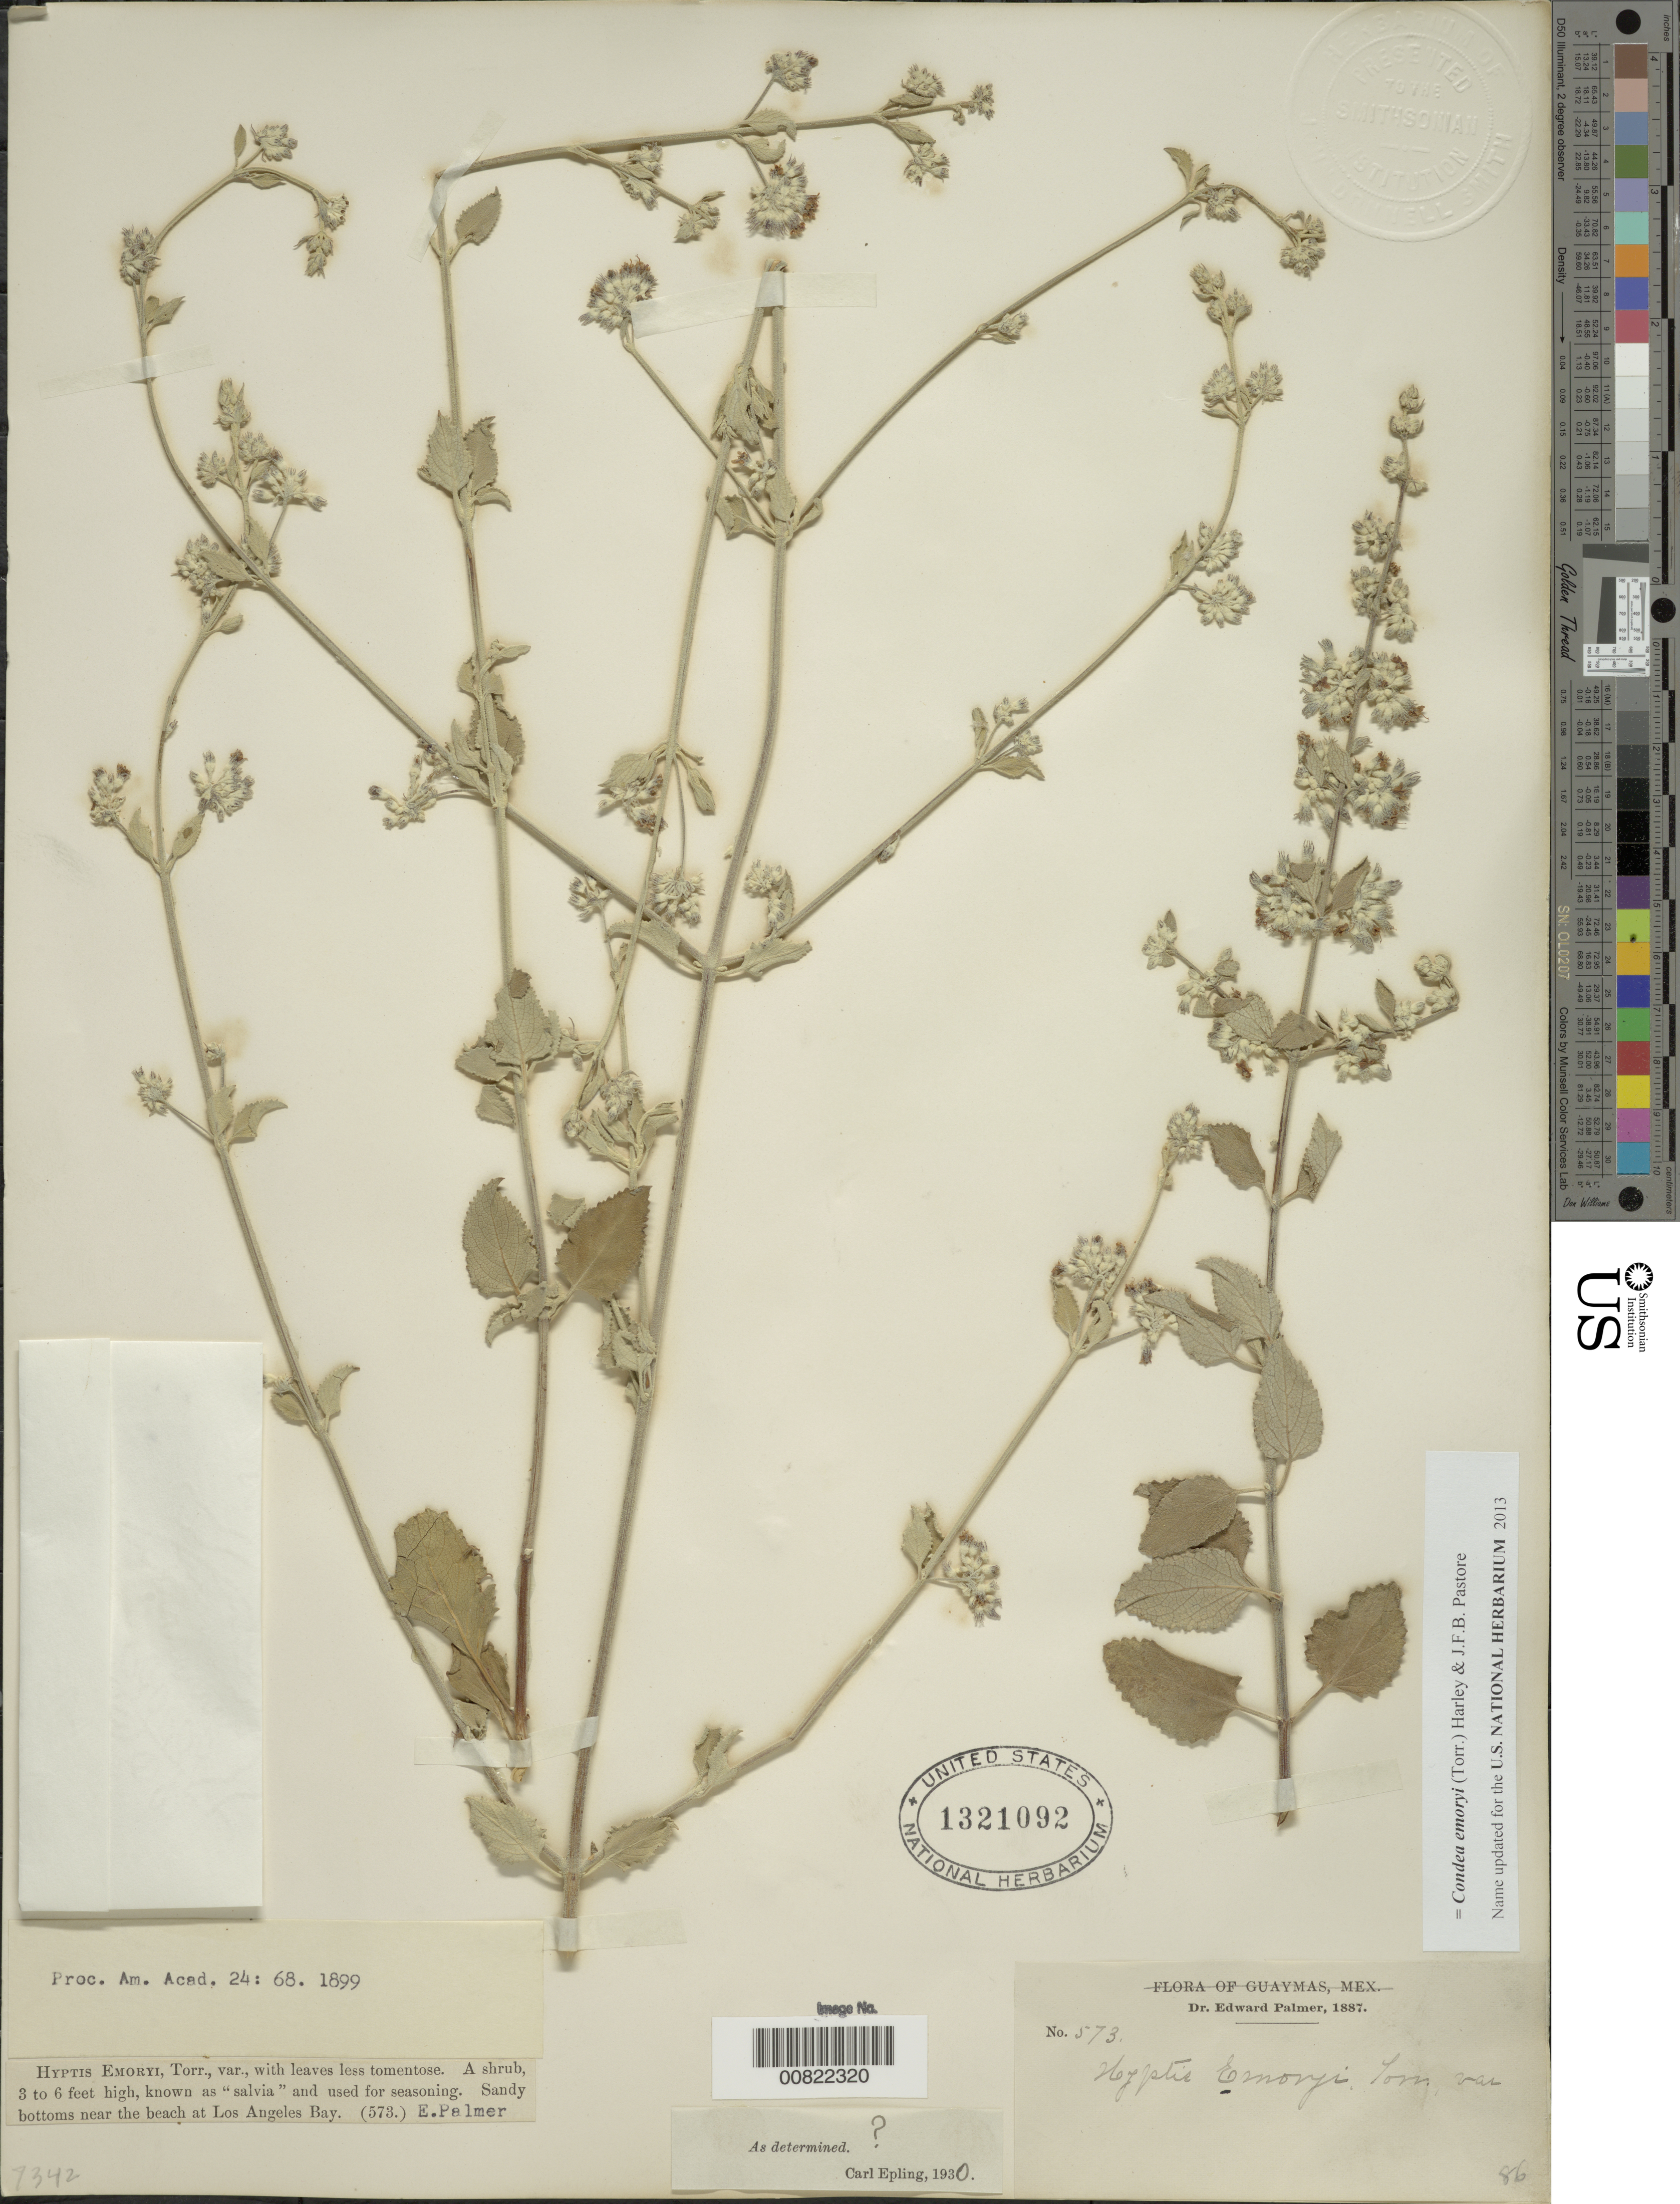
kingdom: Plantae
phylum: Tracheophyta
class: Magnoliopsida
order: Lamiales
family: Lamiaceae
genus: Condea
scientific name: Condea emoryi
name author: (Torr.) Harley & J.F.B. Pastore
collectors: E. Palmer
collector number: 573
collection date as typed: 1887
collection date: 1887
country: Mexico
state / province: Baja California Norte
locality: Los Angeles Bay, Gulf of California, Baja California.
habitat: Sandy bottoms near the beach.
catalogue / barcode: US 1321092